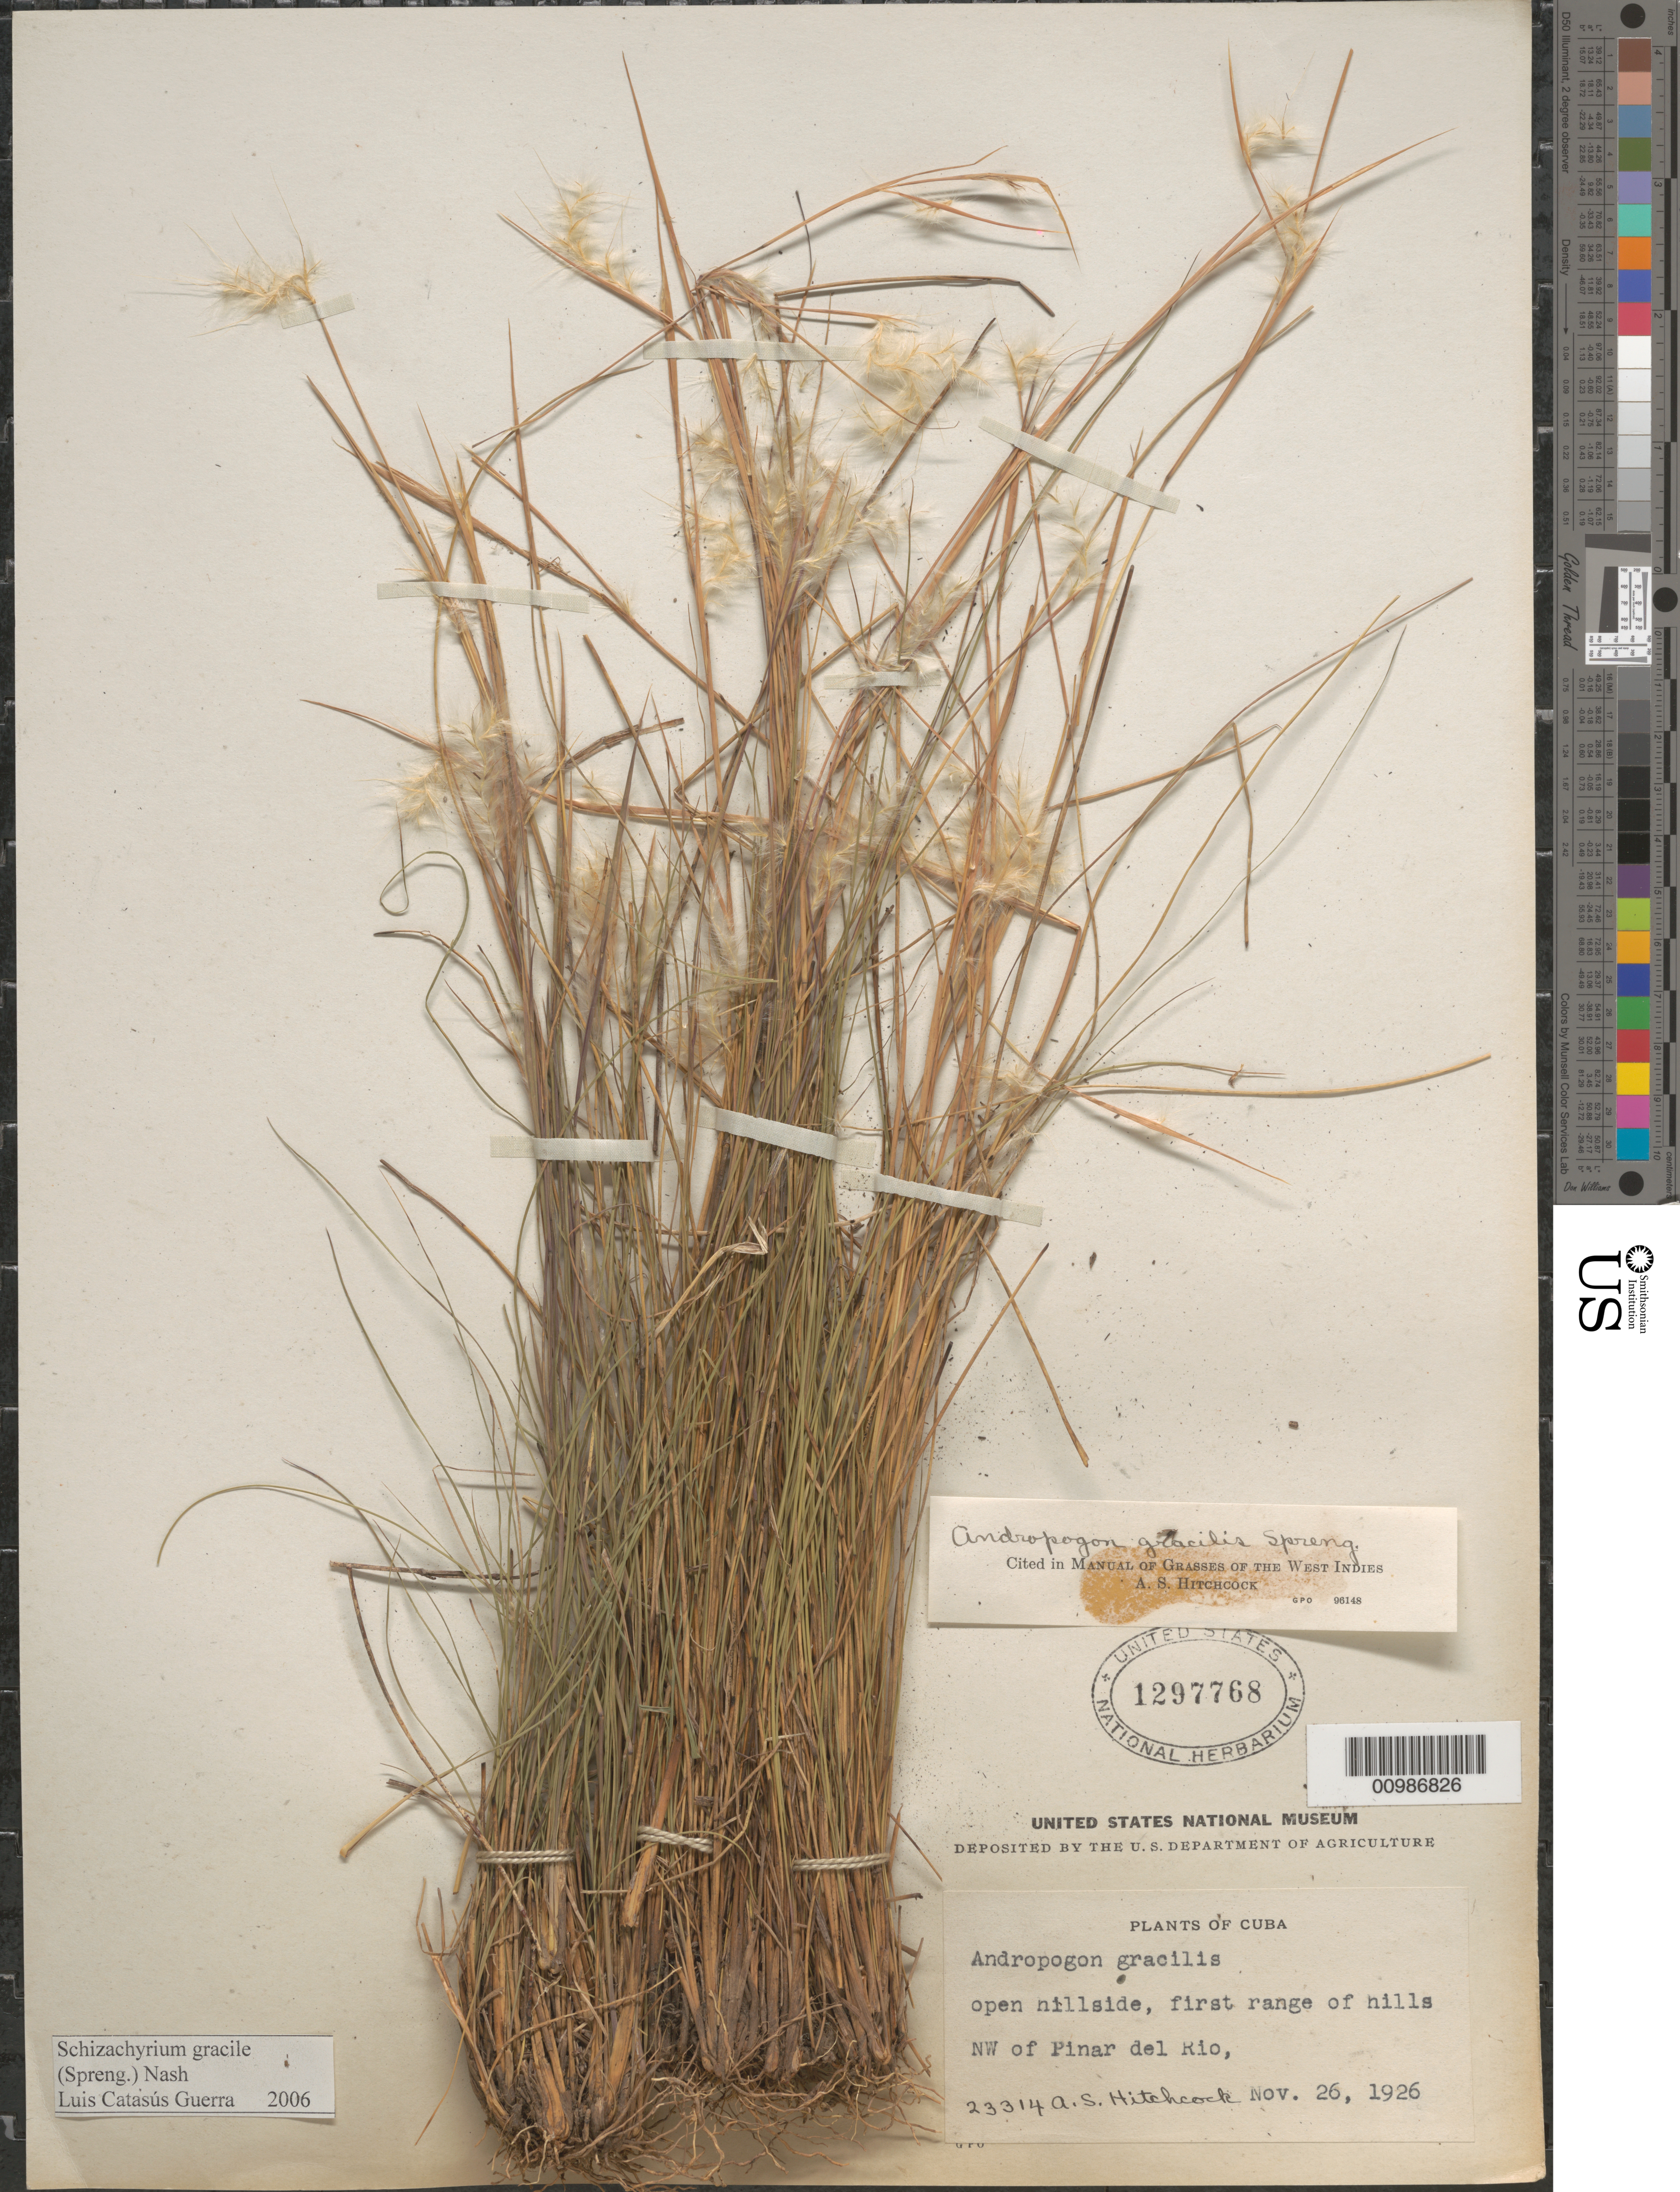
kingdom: Plantae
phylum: Tracheophyta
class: Liliopsida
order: Poales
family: Poaceae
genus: Andropogon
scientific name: Andropogon gracilis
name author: Spreng.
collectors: A. S. Hitchcock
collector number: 23314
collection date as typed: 26 Nov 1926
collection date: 1926-11-26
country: Cuba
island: Cuba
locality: hills northwest of Pinar del Rio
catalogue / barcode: US 1297768